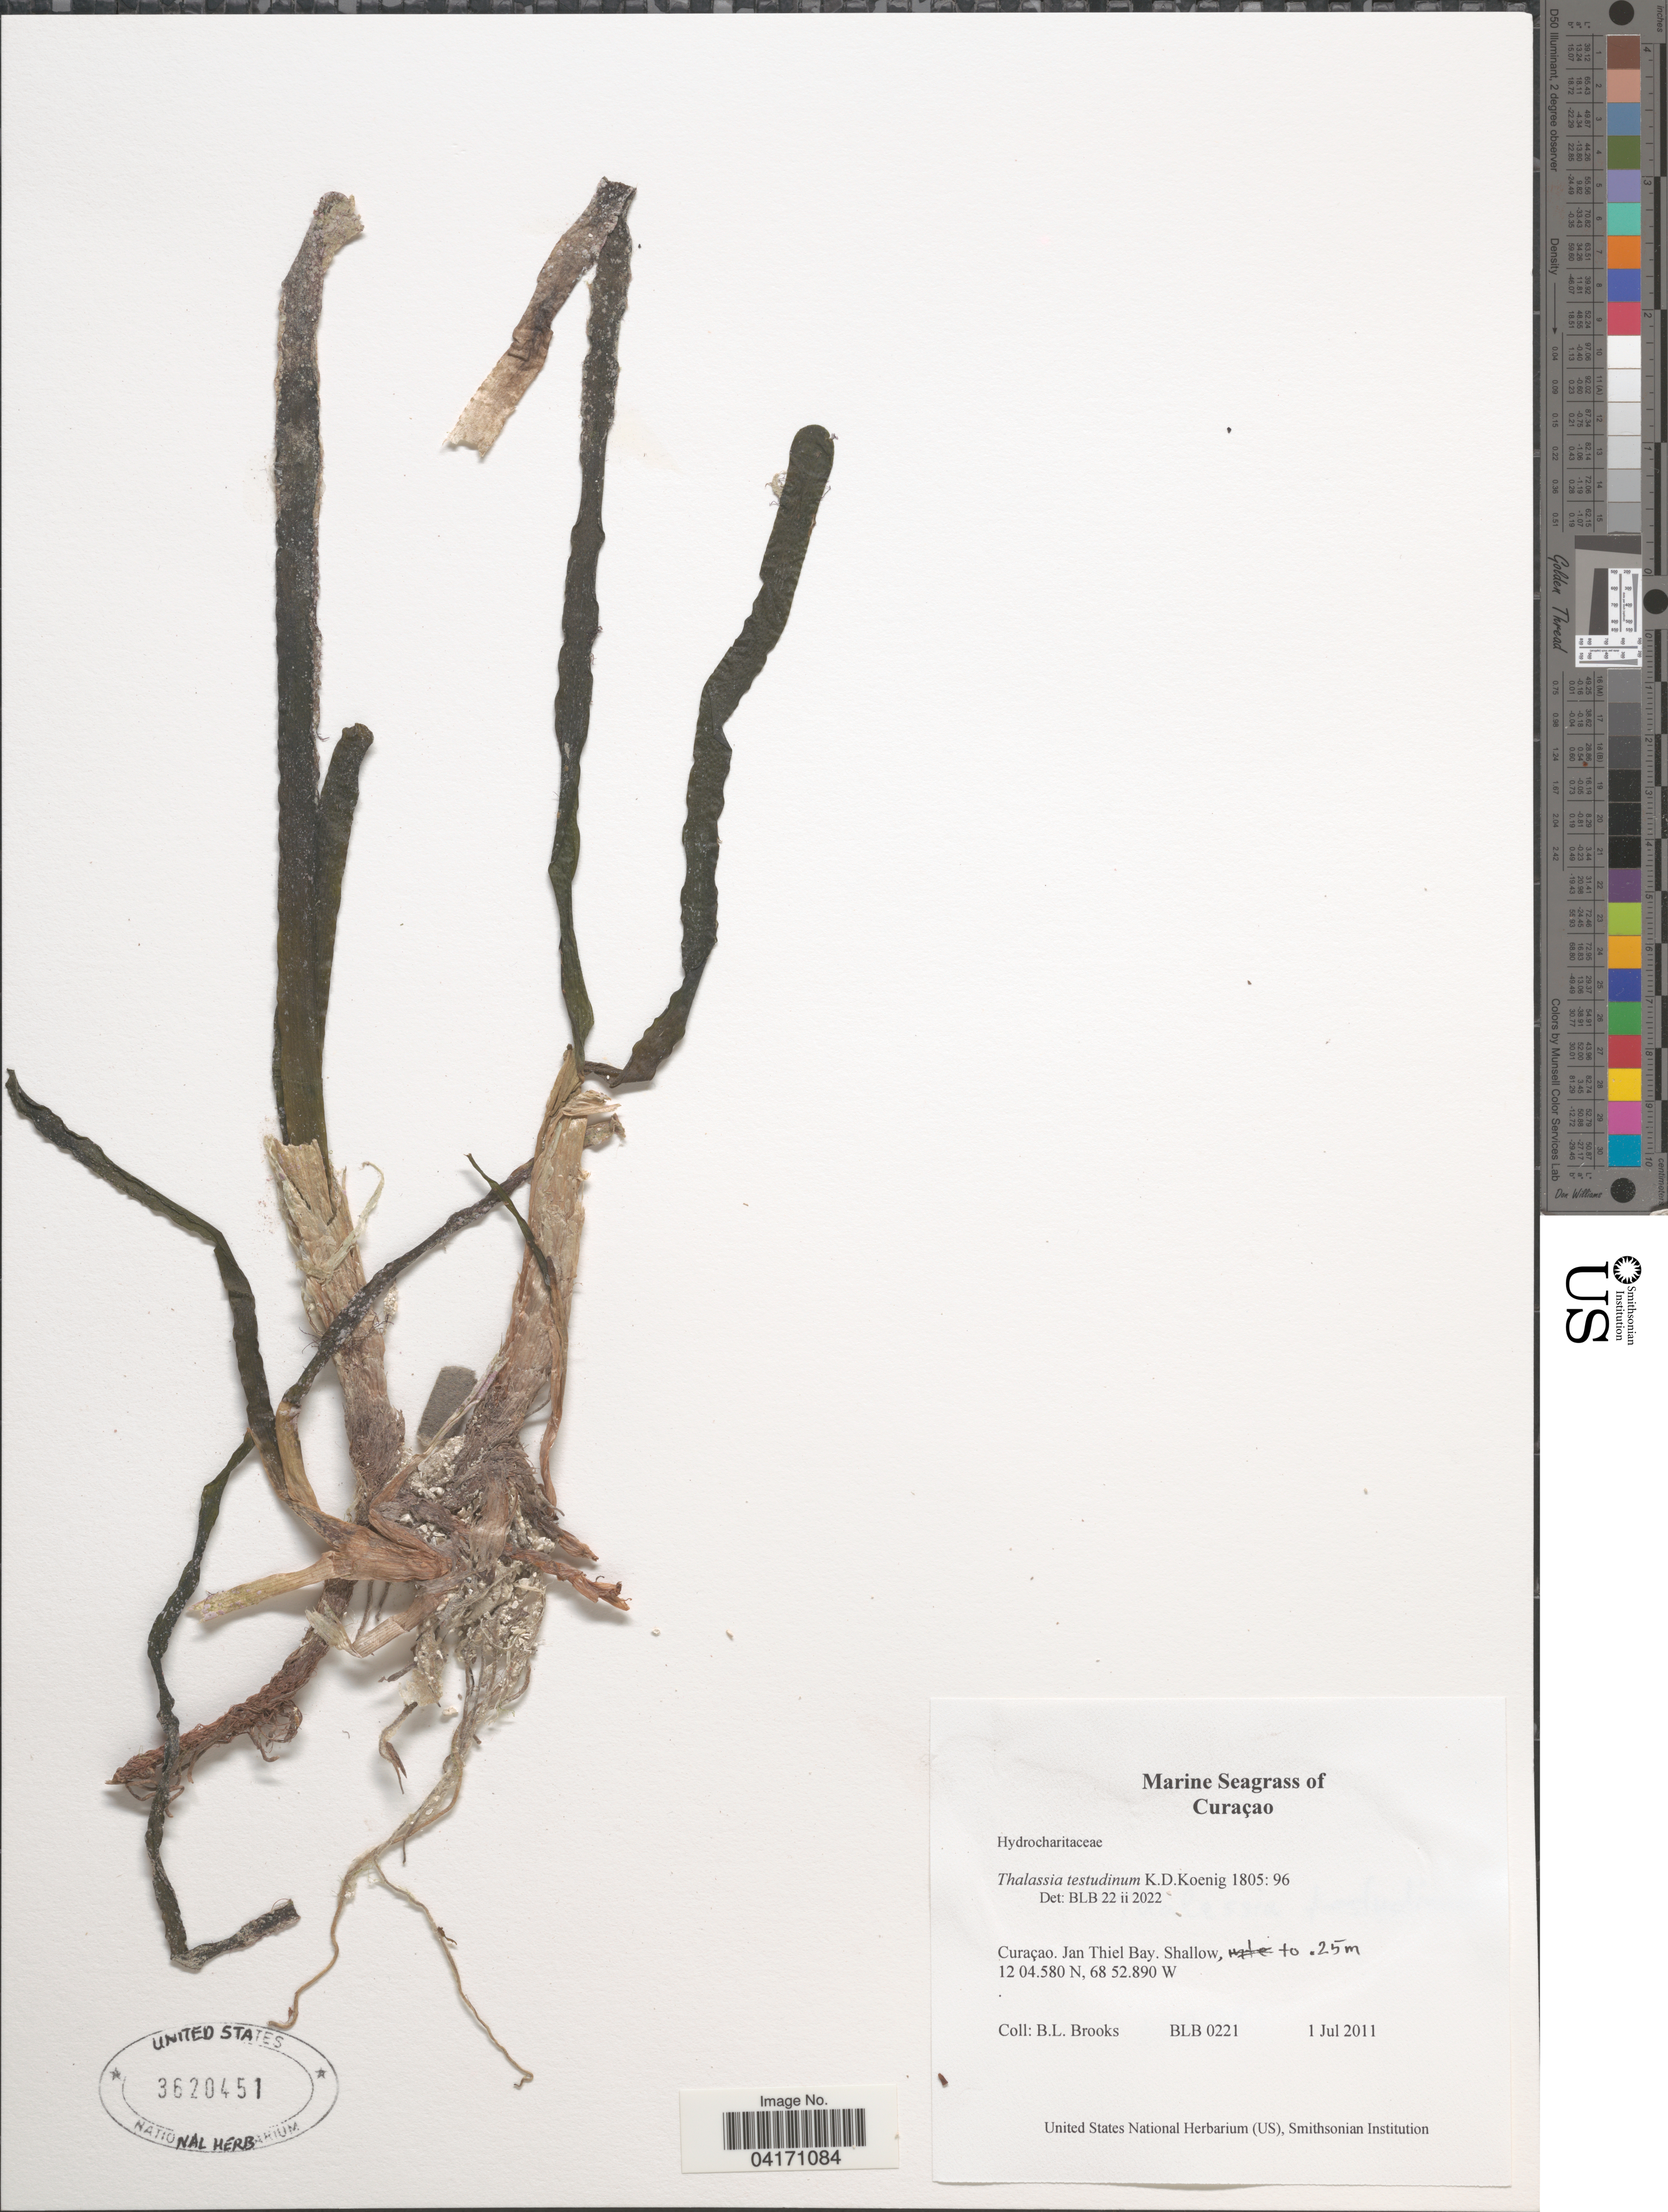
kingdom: Plantae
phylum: Tracheophyta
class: Liliopsida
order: Alismatales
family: Hydrocharitaceae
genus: Thalassia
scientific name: Thalassia testudinum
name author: Banks & Sol. ex K.D. Koenig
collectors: B. Brooks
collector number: BLB0221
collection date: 2011-07-01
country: Curaçao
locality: Jan Thiel Bay.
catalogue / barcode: US 3620451